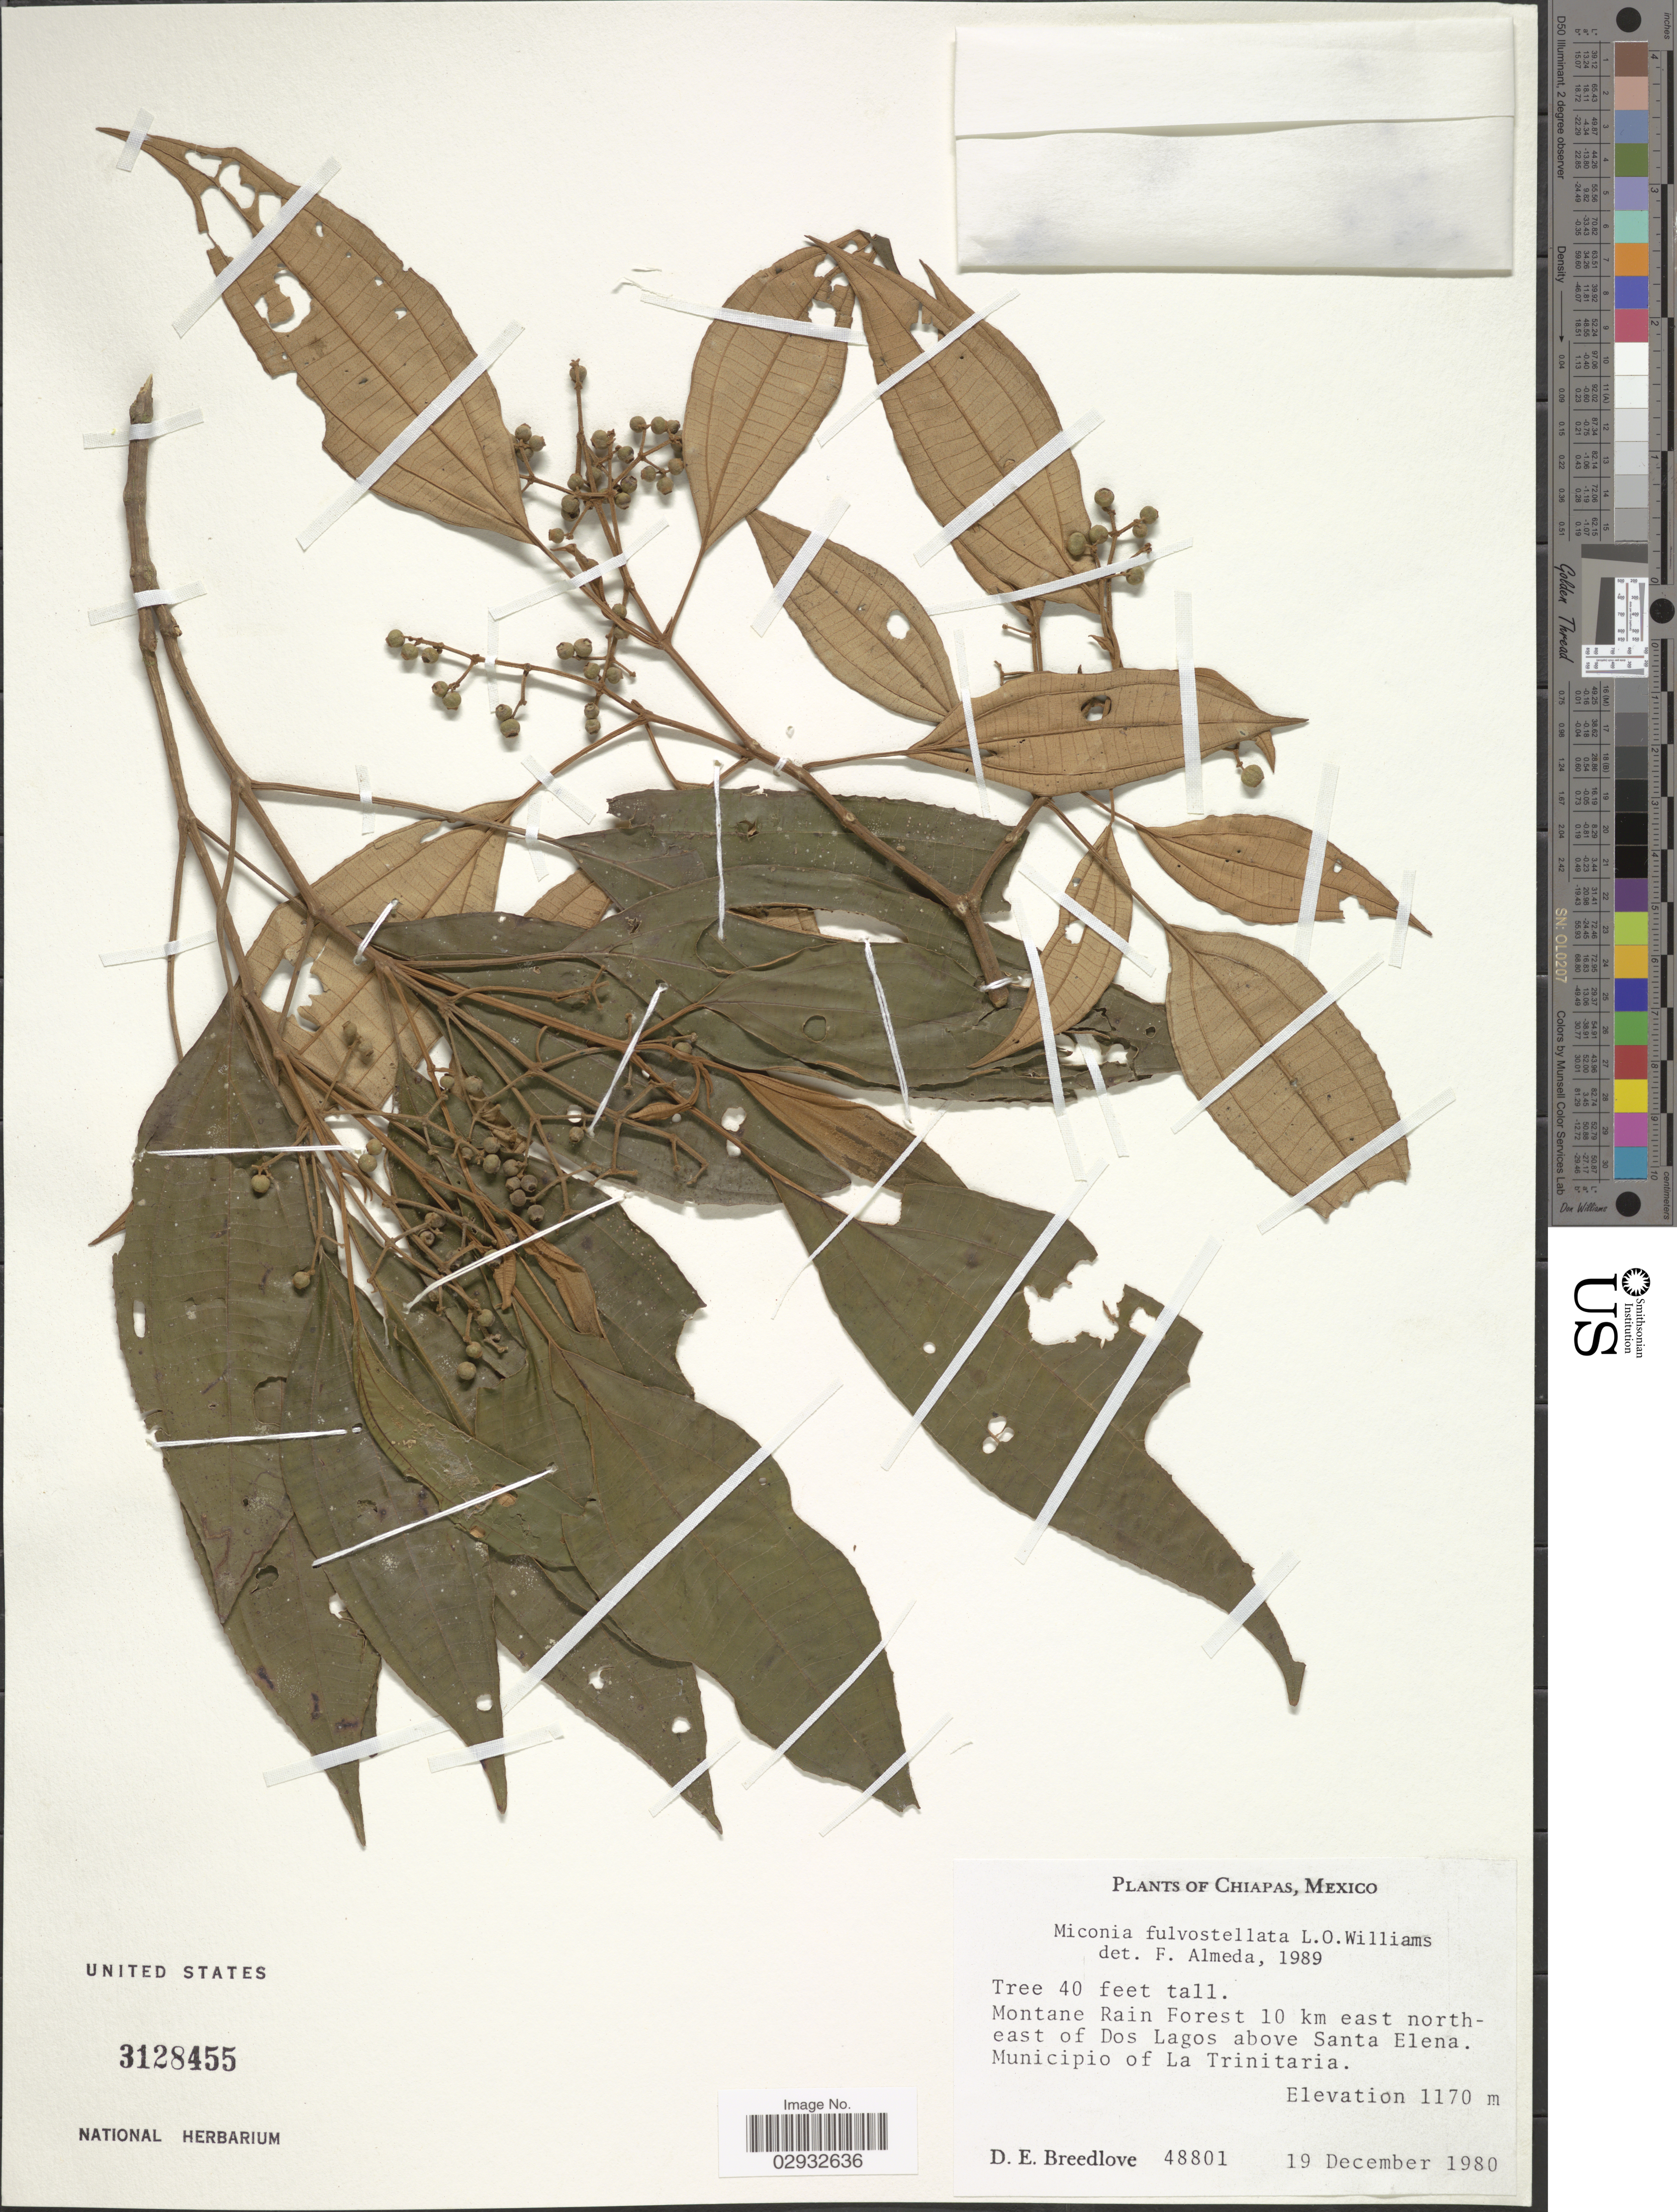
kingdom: Plantae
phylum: Tracheophyta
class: Magnoliopsida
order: Myrtales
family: Melastomataceae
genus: Miconia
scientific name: Miconia fulvostellata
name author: L.O. Williams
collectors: D. E. Breedlove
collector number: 48801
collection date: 1980-12-19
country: Mexico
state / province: Chiapas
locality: Montane Rain Forest 10 km east northeast of Dos Lagos above Santa Elena. Municipio of La Trinitaria.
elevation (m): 1170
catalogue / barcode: US 3128455